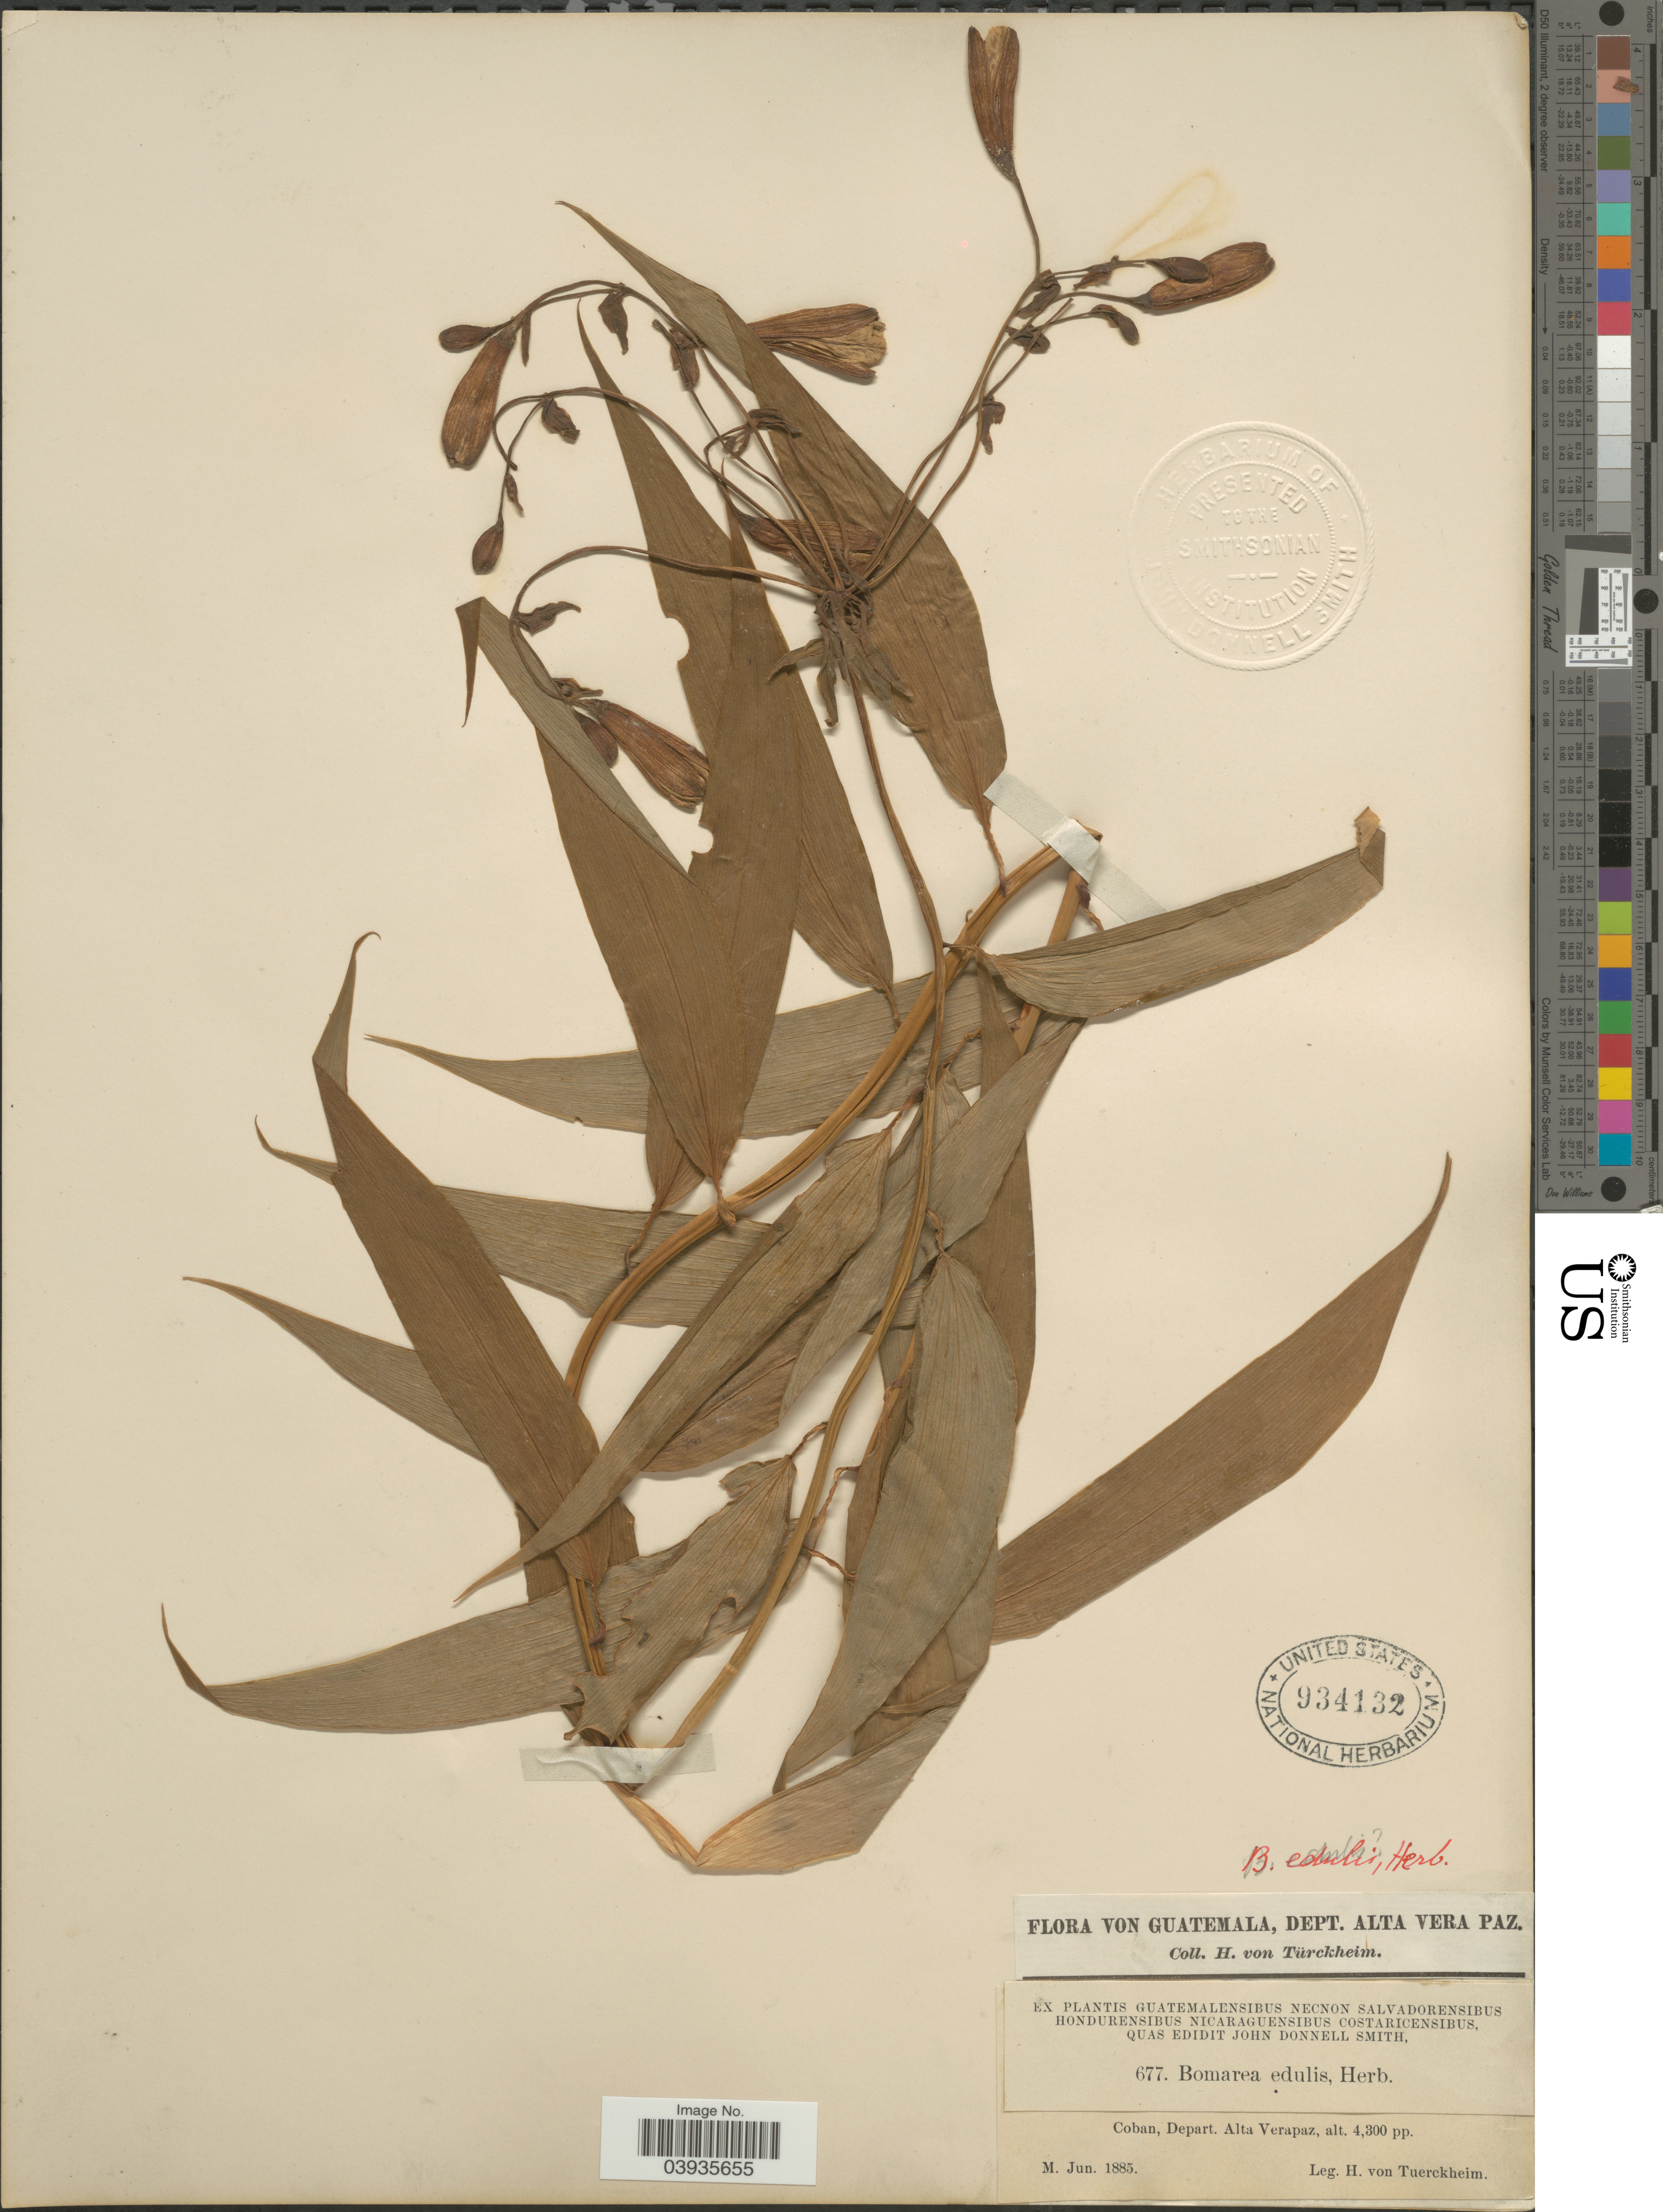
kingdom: Plantae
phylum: Tracheophyta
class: Liliopsida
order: Liliales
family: Alstroemeriaceae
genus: Bomarea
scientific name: Bomarea edulis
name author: (Tussac) Herb.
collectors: H. von Tuerckheim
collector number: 677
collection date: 1885-06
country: Guatemala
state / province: Alta Verapaz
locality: Coban, Depart. Alta Verapaz.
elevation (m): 1311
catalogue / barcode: US 934132